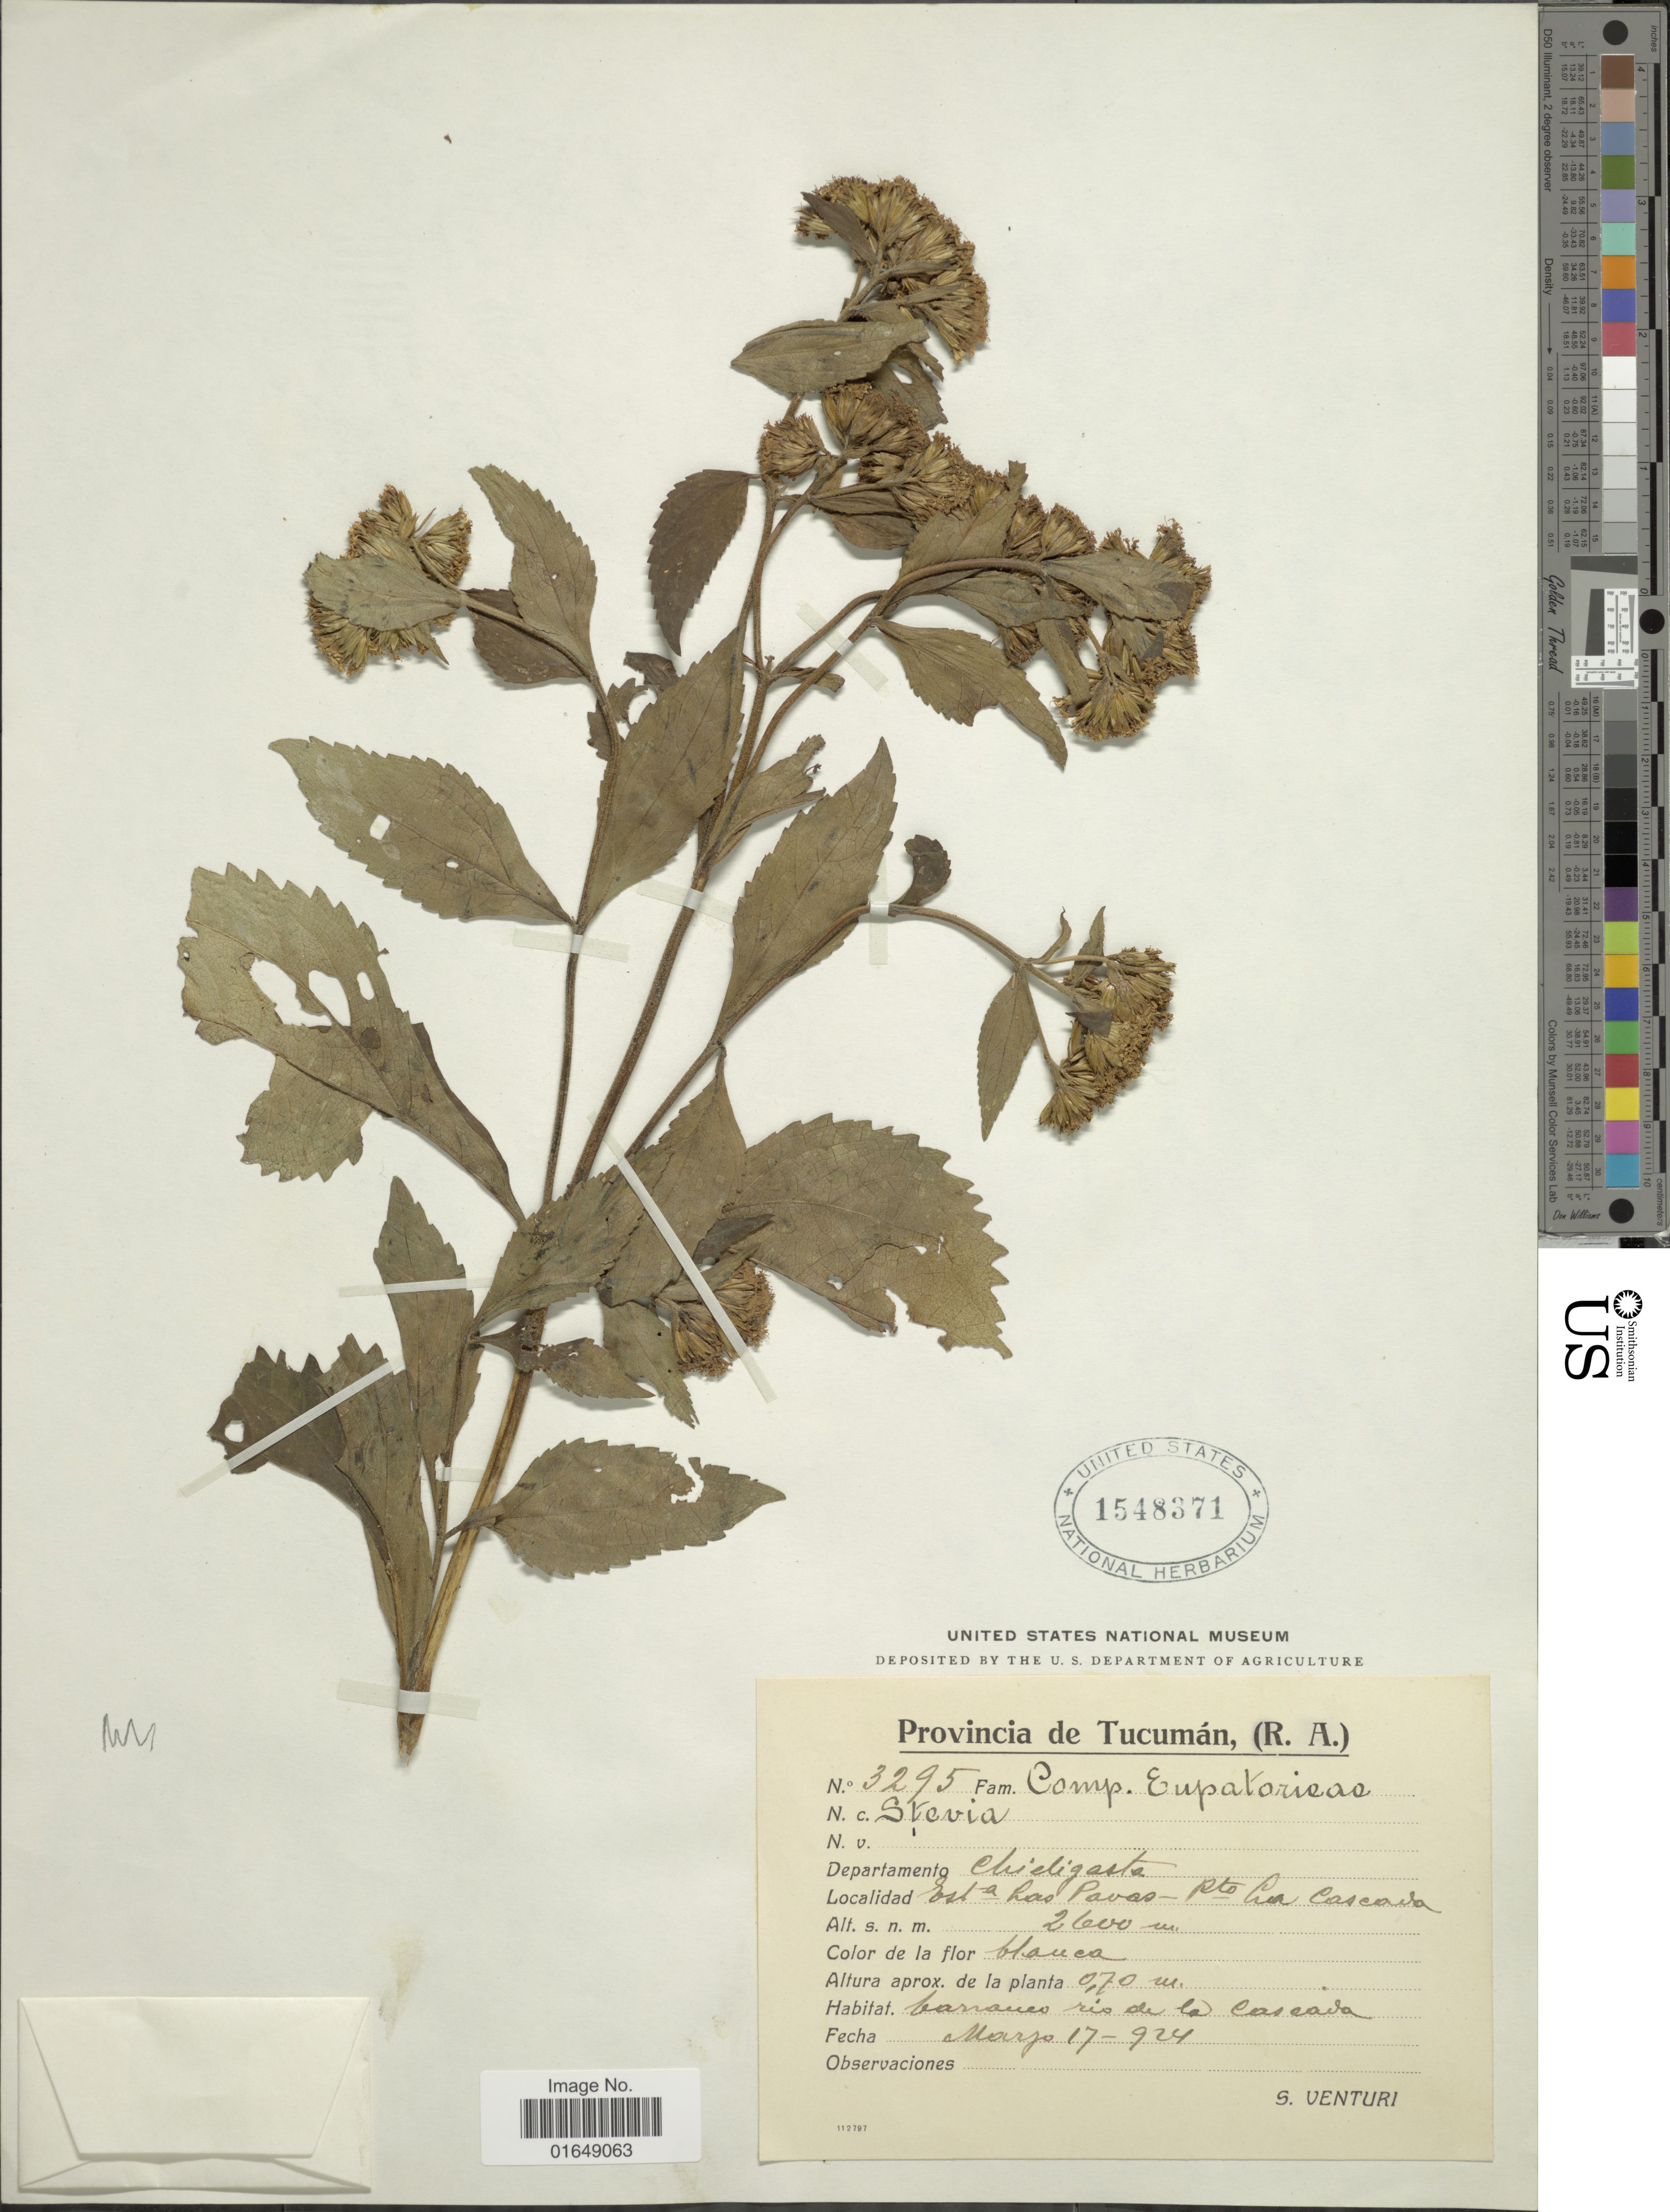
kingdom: Plantae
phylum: Tracheophyta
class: Magnoliopsida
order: Asterales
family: Asteraceae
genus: Stevia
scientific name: Stevia sp.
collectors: S. Venturi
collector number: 3295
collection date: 1924-03-17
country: Argentina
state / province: Tucuman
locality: (R.A.) Departamento Chicligasta, Esta Las Pavas-Rto La Cascada.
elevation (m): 2600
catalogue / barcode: US 1548371